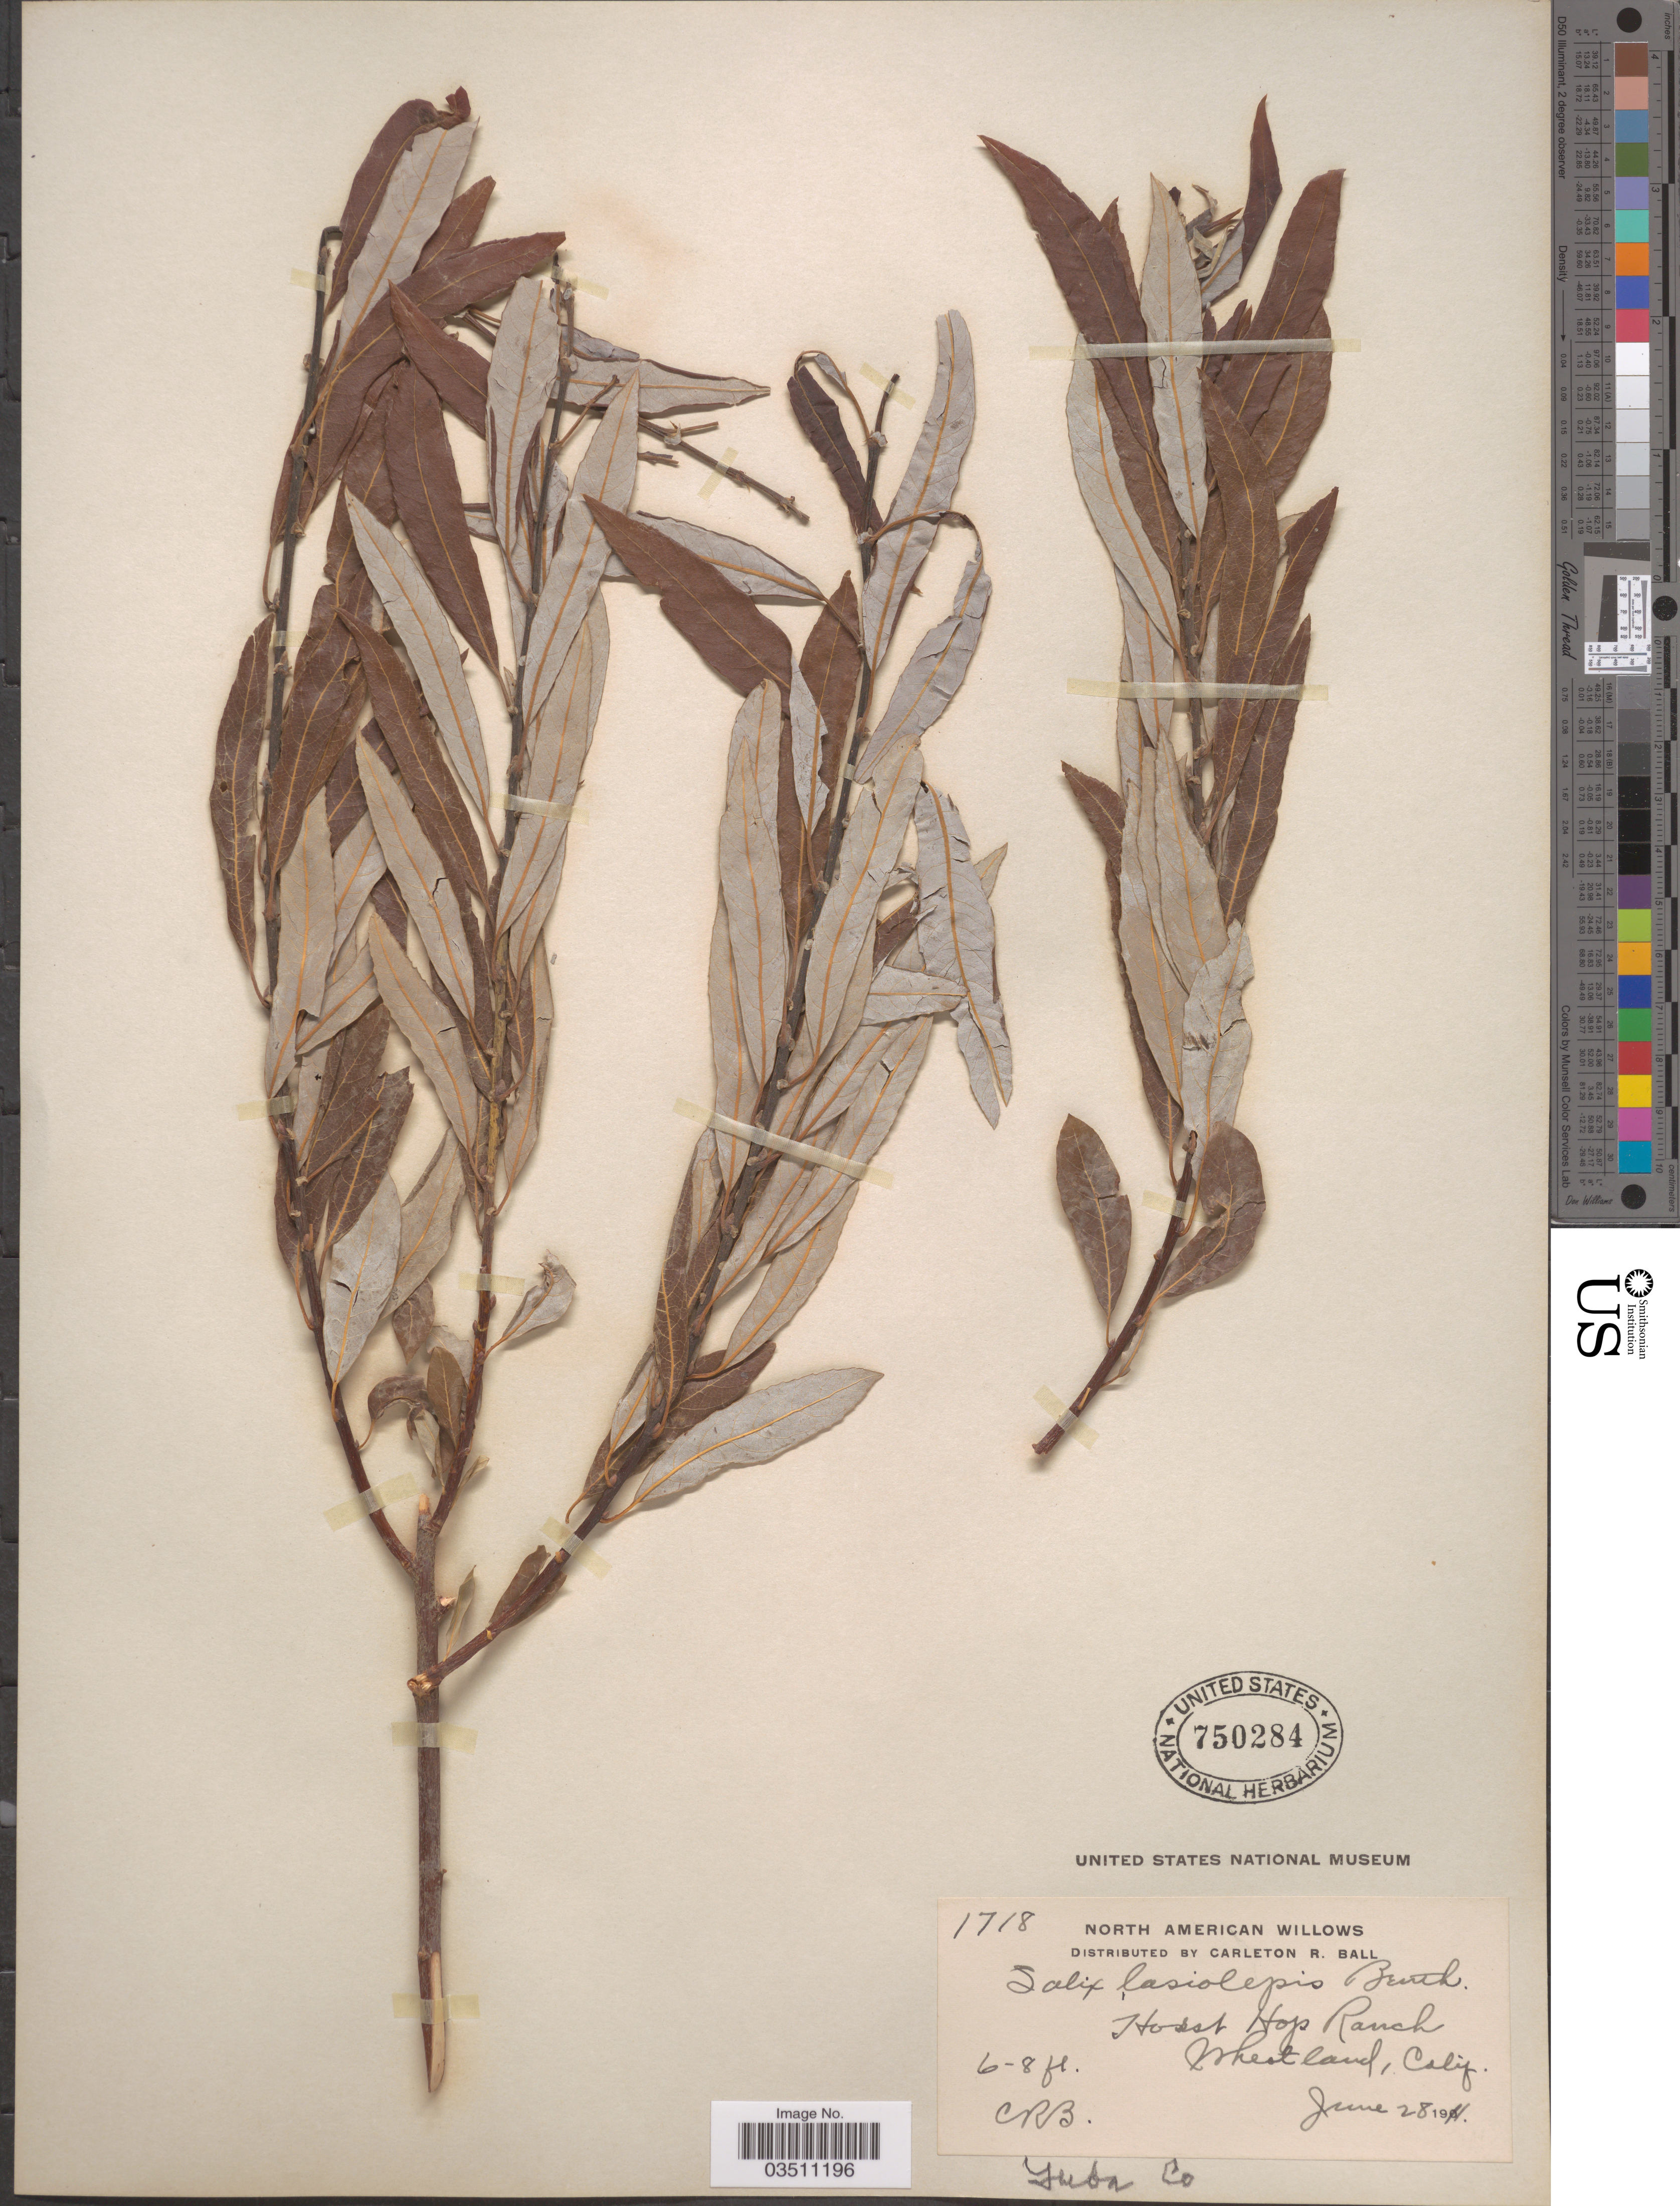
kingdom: Plantae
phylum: Tracheophyta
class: Magnoliopsida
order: Malpighiales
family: Salicaceae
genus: Salix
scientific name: Salix lasiolepis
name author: Benth.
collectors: C. R. Ball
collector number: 1718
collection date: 1911-06-28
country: United States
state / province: California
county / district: Yuba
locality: Horst Hop Ranch. Wheatland. Yuba Co.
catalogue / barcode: US 750284